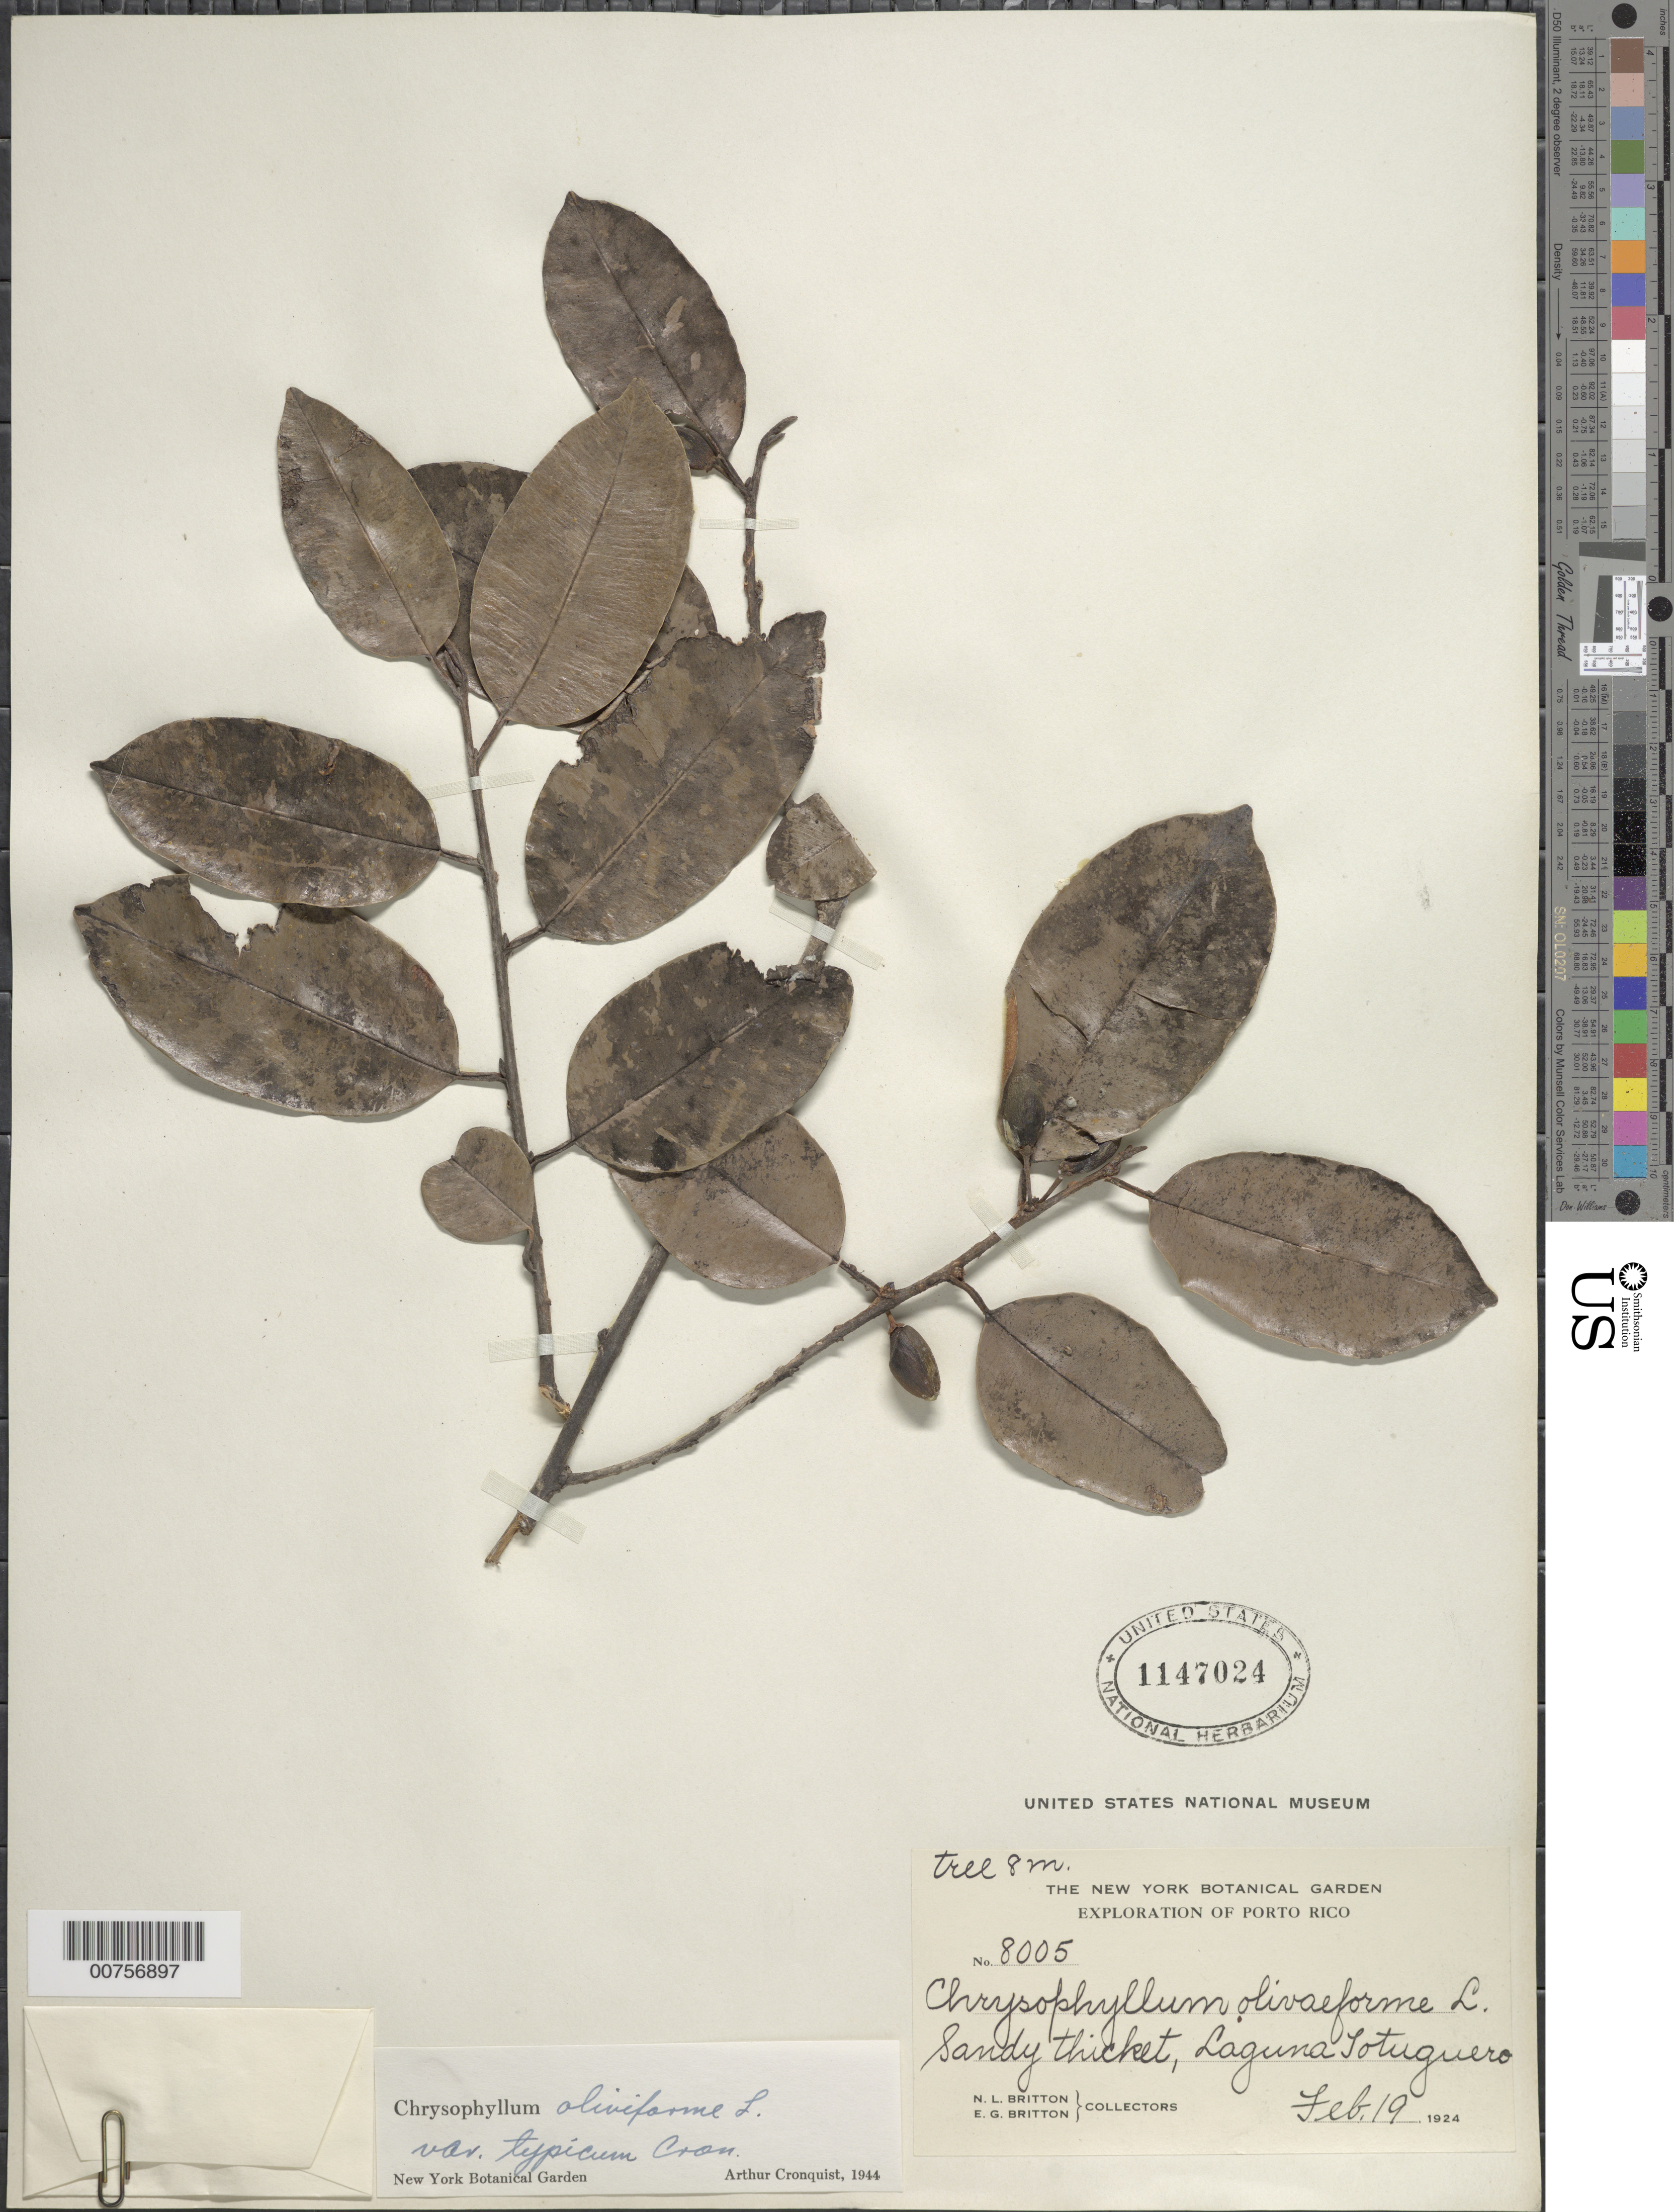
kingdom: Plantae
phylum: Tracheophyta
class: Magnoliopsida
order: Ericales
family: Sapotaceae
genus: Chrysophyllum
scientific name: Chrysophyllum oliviforme var. typicum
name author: Cronq.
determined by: Cronquist, A. J.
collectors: N. Britton & E. G. Britton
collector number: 8005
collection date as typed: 19 Feb 1924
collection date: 1924-02-19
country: Puerto Rico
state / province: Manatí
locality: Laguna Tortuguero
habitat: Sandy thicket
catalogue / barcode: US 1147024